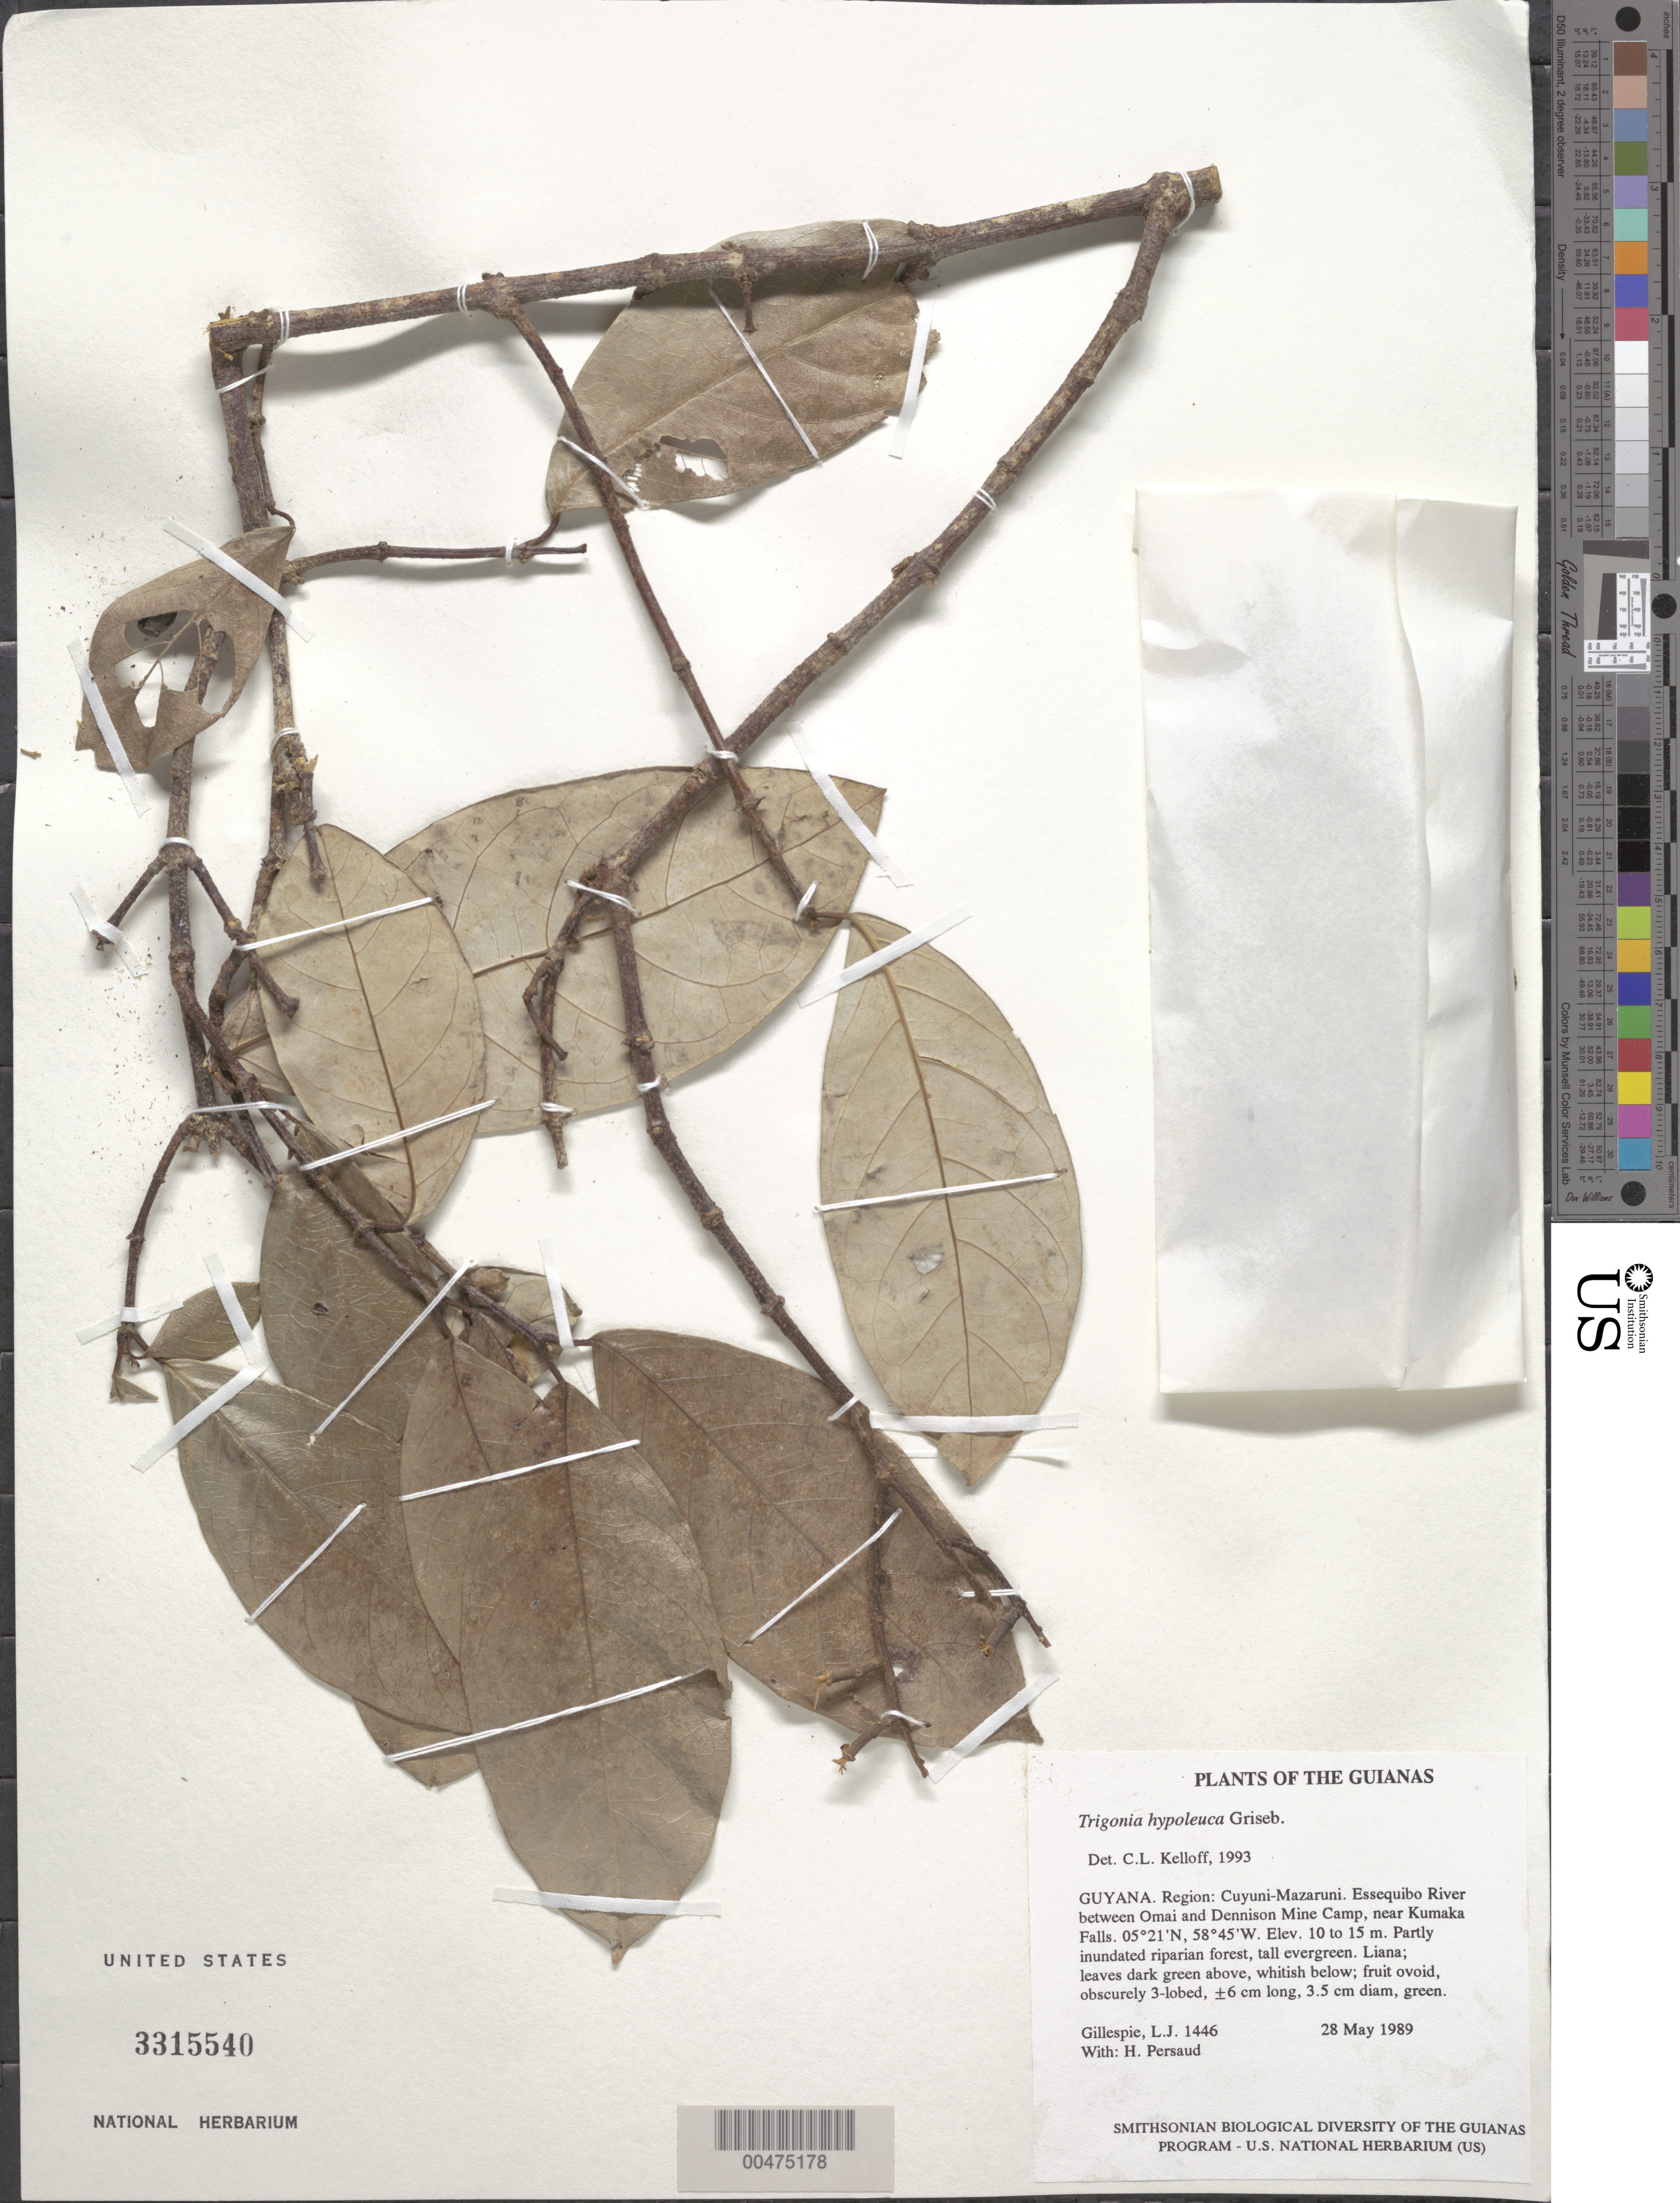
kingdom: Plantae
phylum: Tracheophyta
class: Magnoliopsida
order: Malpighiales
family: Trigoniaceae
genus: Trigonia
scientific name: Trigonia hypoleuca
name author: Griseb.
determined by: Kelloff, Carol L., (US), Smithsonian Institution - National Museum of Natural History (UNITED STATES)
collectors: L. J. Gillespie & H. Persaud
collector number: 1446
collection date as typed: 28 May 1989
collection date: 1989-05-28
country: Guyana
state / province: Cuyuni-Mazaruni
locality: Essequibo River between Omai and Dennison Mine Camp, near Kumaka Falls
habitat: Partly inundated riparian forest, tall evergreen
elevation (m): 10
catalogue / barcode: US 3315540